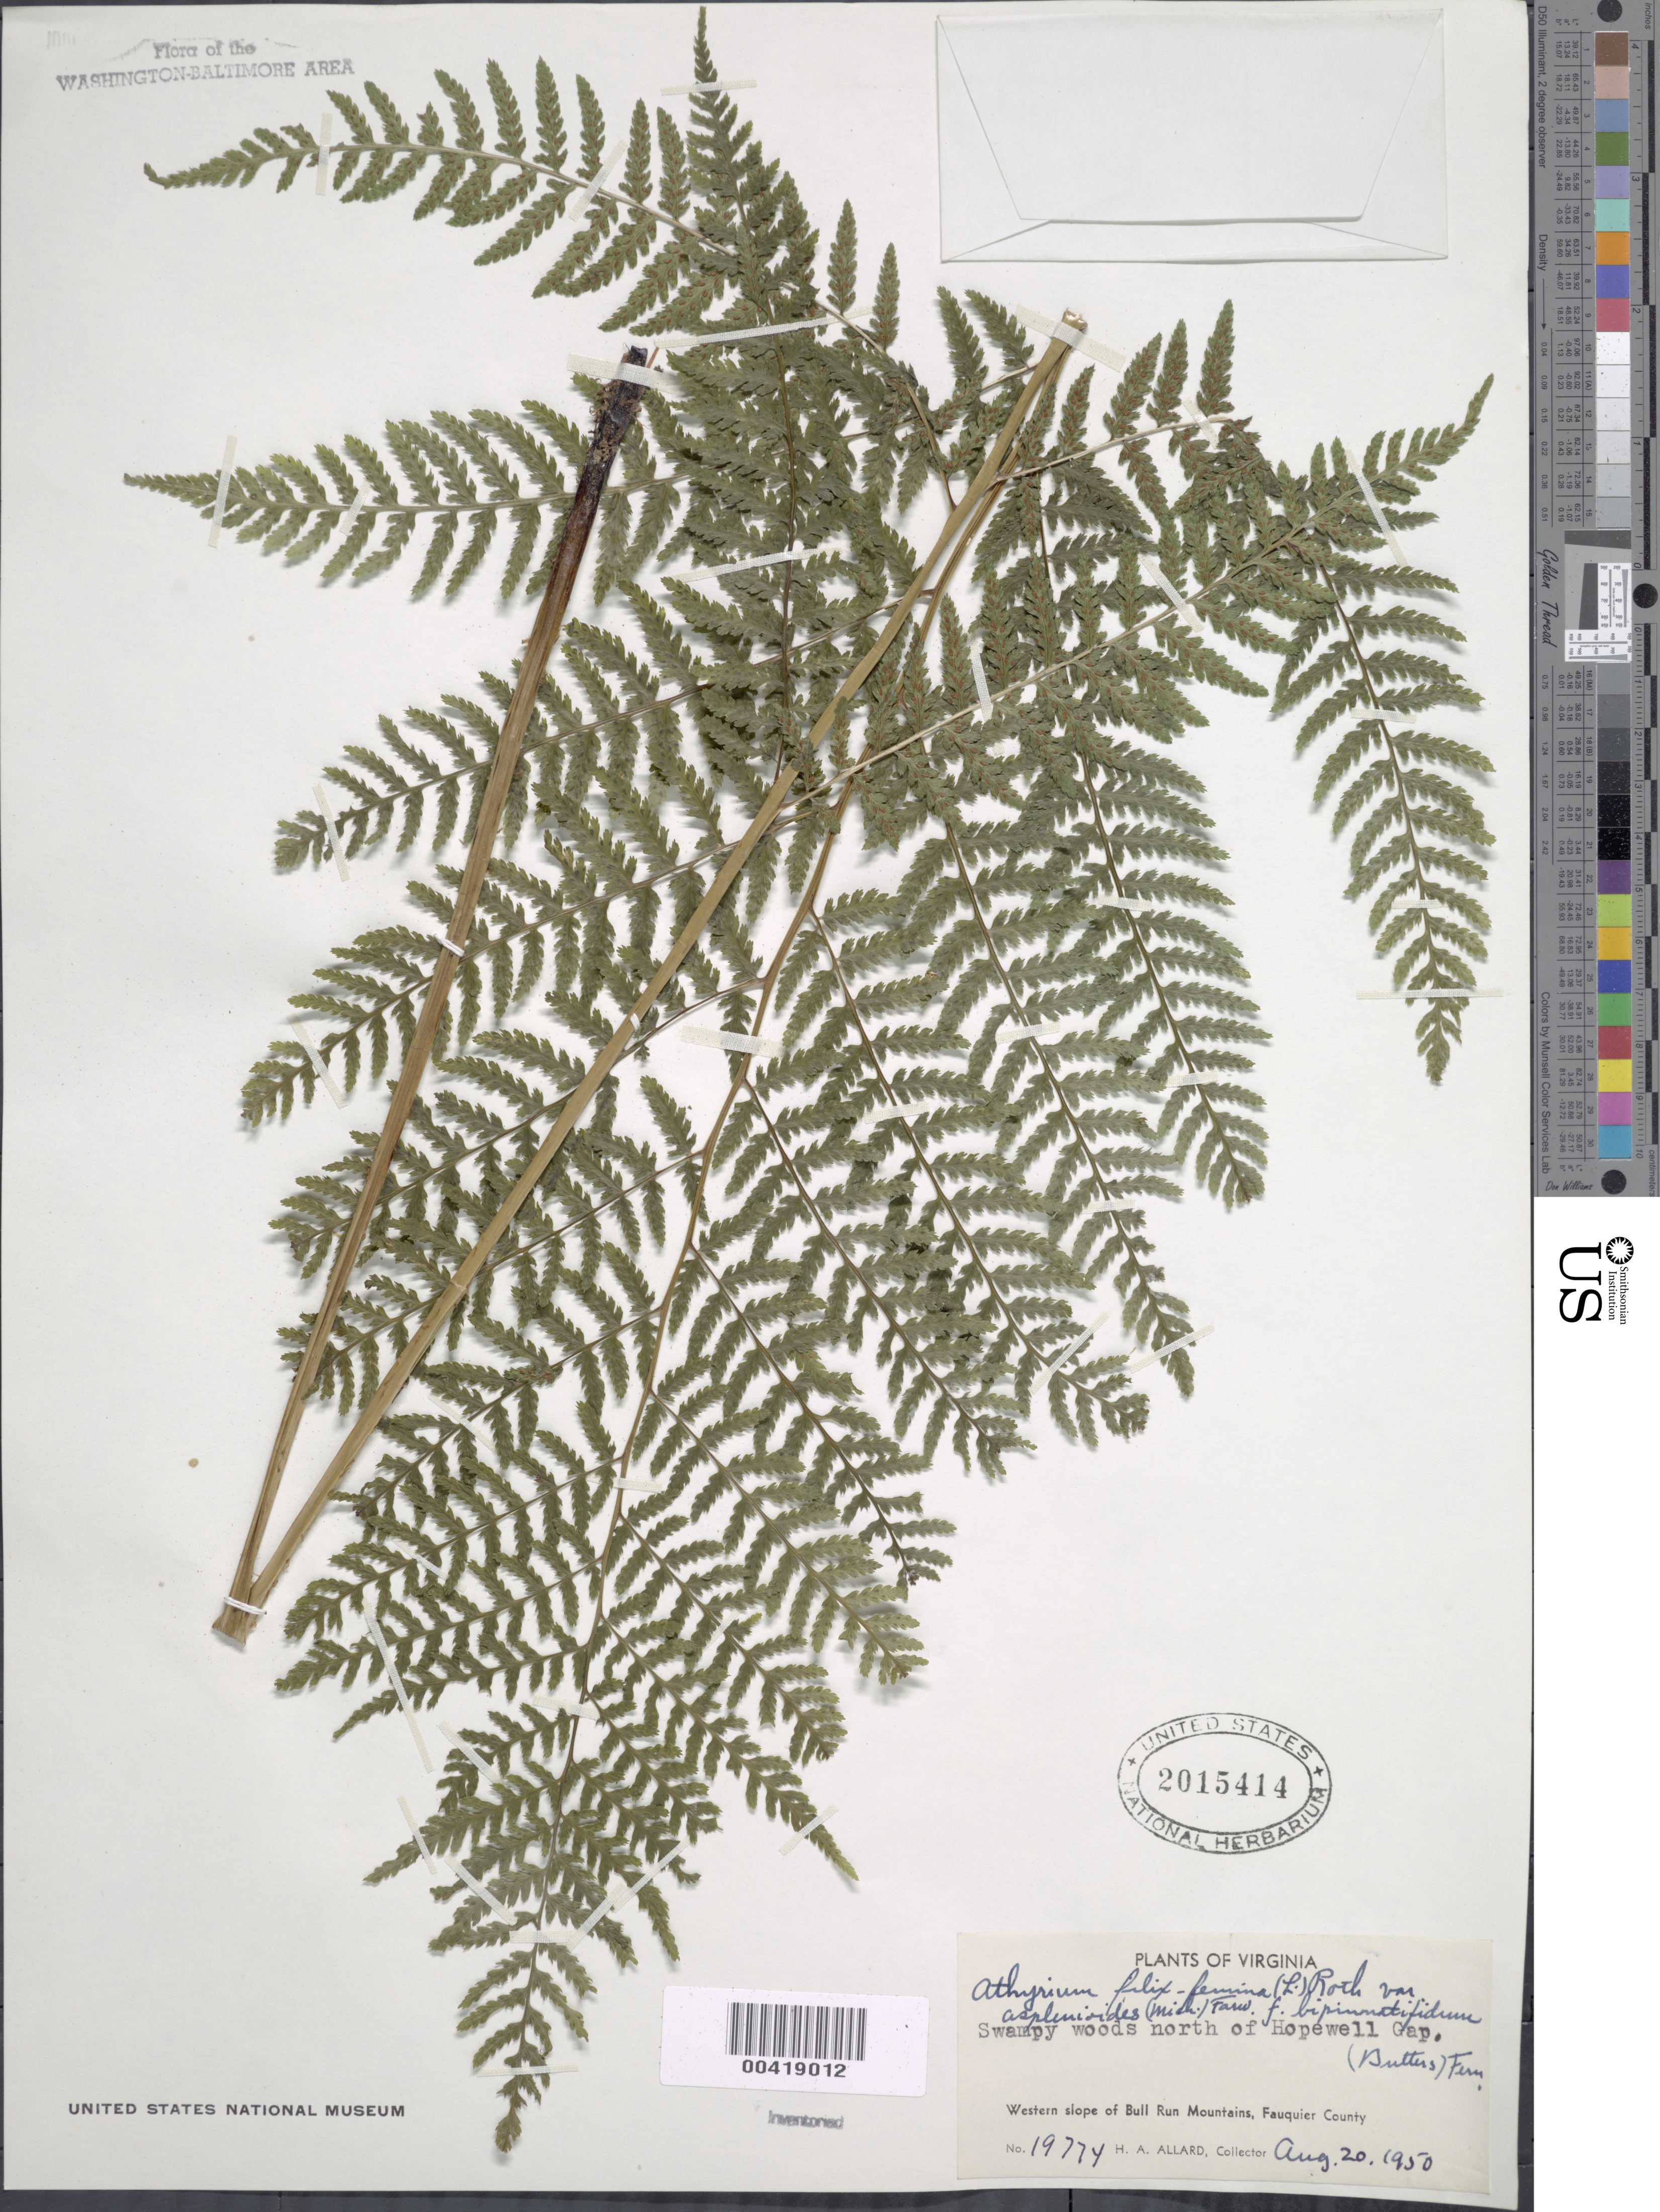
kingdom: Plantae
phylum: Tracheophyta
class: Polypodiopsida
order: Polypodiales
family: Athyriaceae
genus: Athyrium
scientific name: Athyrium filix-femina var. asplenioides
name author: (Michx.) Farw.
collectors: H. A. Allard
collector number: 19774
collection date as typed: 20 Aug 1950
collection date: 1950-08-20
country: United States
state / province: Virginia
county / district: Fauquier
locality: North of Hopewell Gap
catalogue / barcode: US 2015414